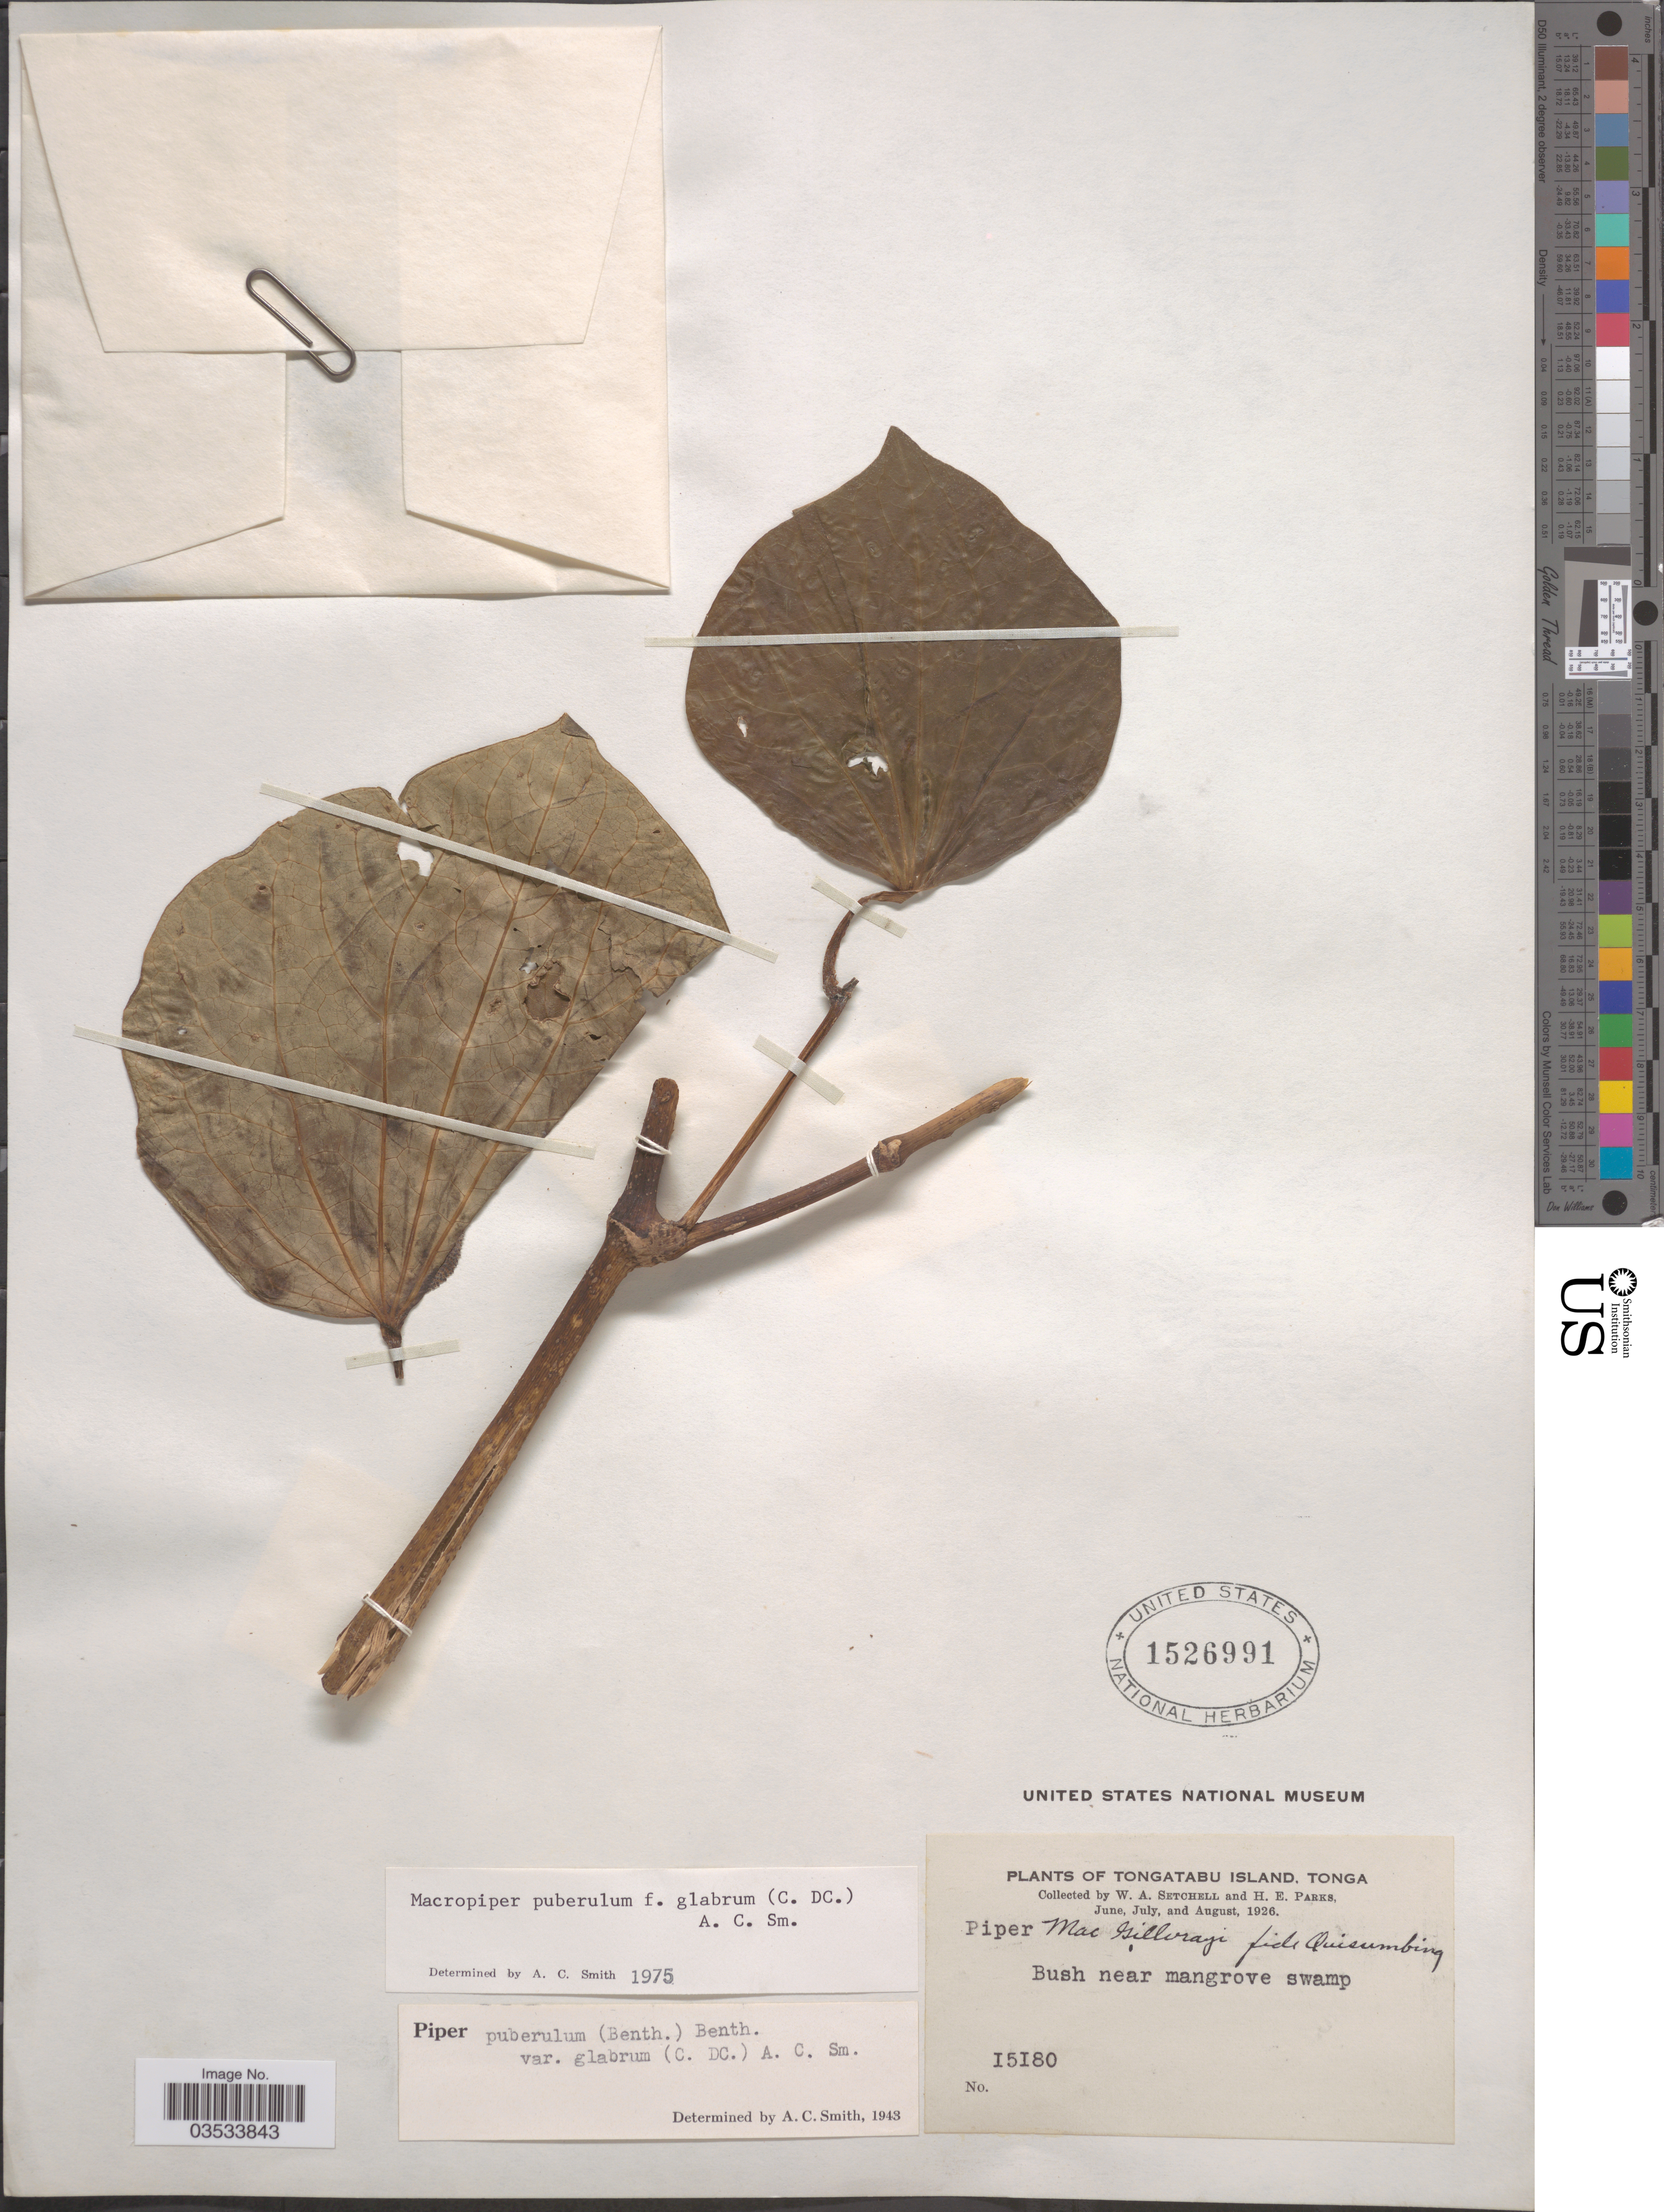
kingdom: Plantae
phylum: Tracheophyta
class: Magnoliopsida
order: Piperales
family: Piperaceae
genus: Piper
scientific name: Piper puberulum var. glabrum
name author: (C. DC.) C.A. Sm.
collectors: W. Setchell & H. E. Parks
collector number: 15180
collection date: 1926-06/1926-08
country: Tonga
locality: Tongatabu Island. Bush near mangrove swamp.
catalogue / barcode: US 1526991